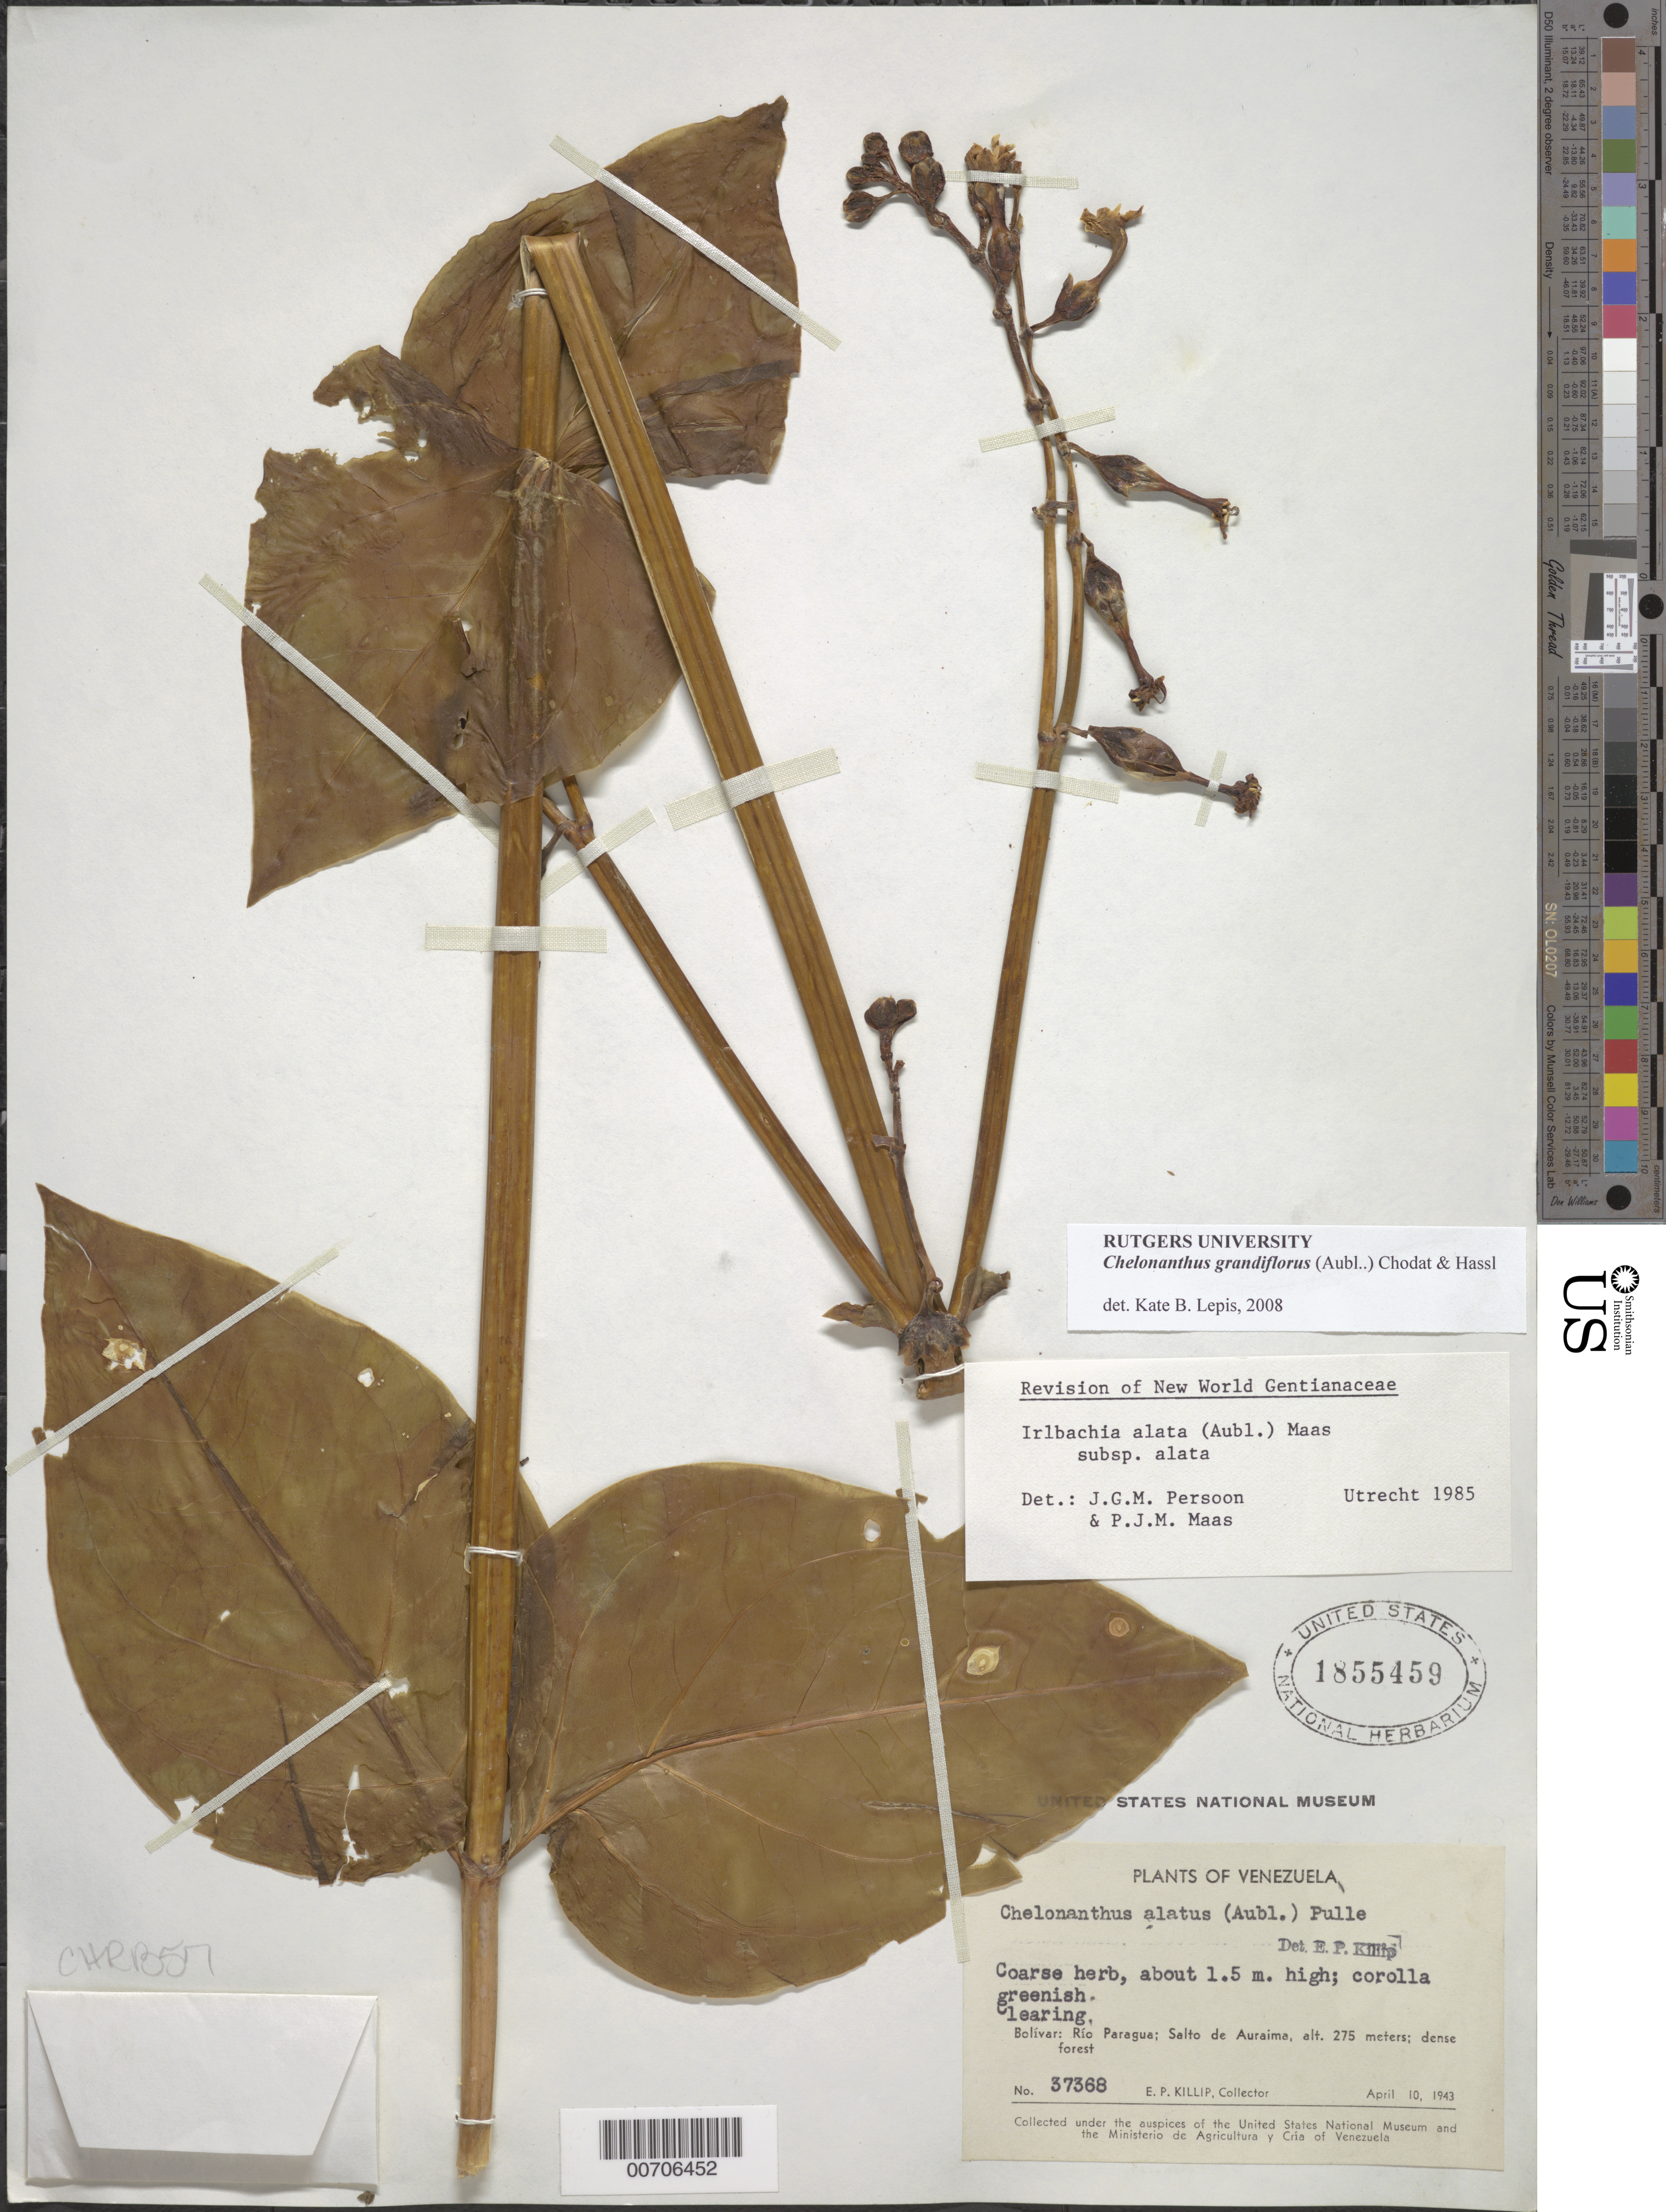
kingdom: Plantae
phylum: Tracheophyta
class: Magnoliopsida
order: Gentianales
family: Gentianaceae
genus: Chelonanthus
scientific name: Chelonanthus grandiflorus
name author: (Aubl.) Chodat & Hassl.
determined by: Lepis, Kate B.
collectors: E. P. Killip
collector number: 37368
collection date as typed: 10-Apr-43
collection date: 1943-04-10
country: Venezuela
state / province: Bolívar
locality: Salto de Auraima, Río Paragua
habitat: Clearing in dense forest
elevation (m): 275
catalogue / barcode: US 1855459